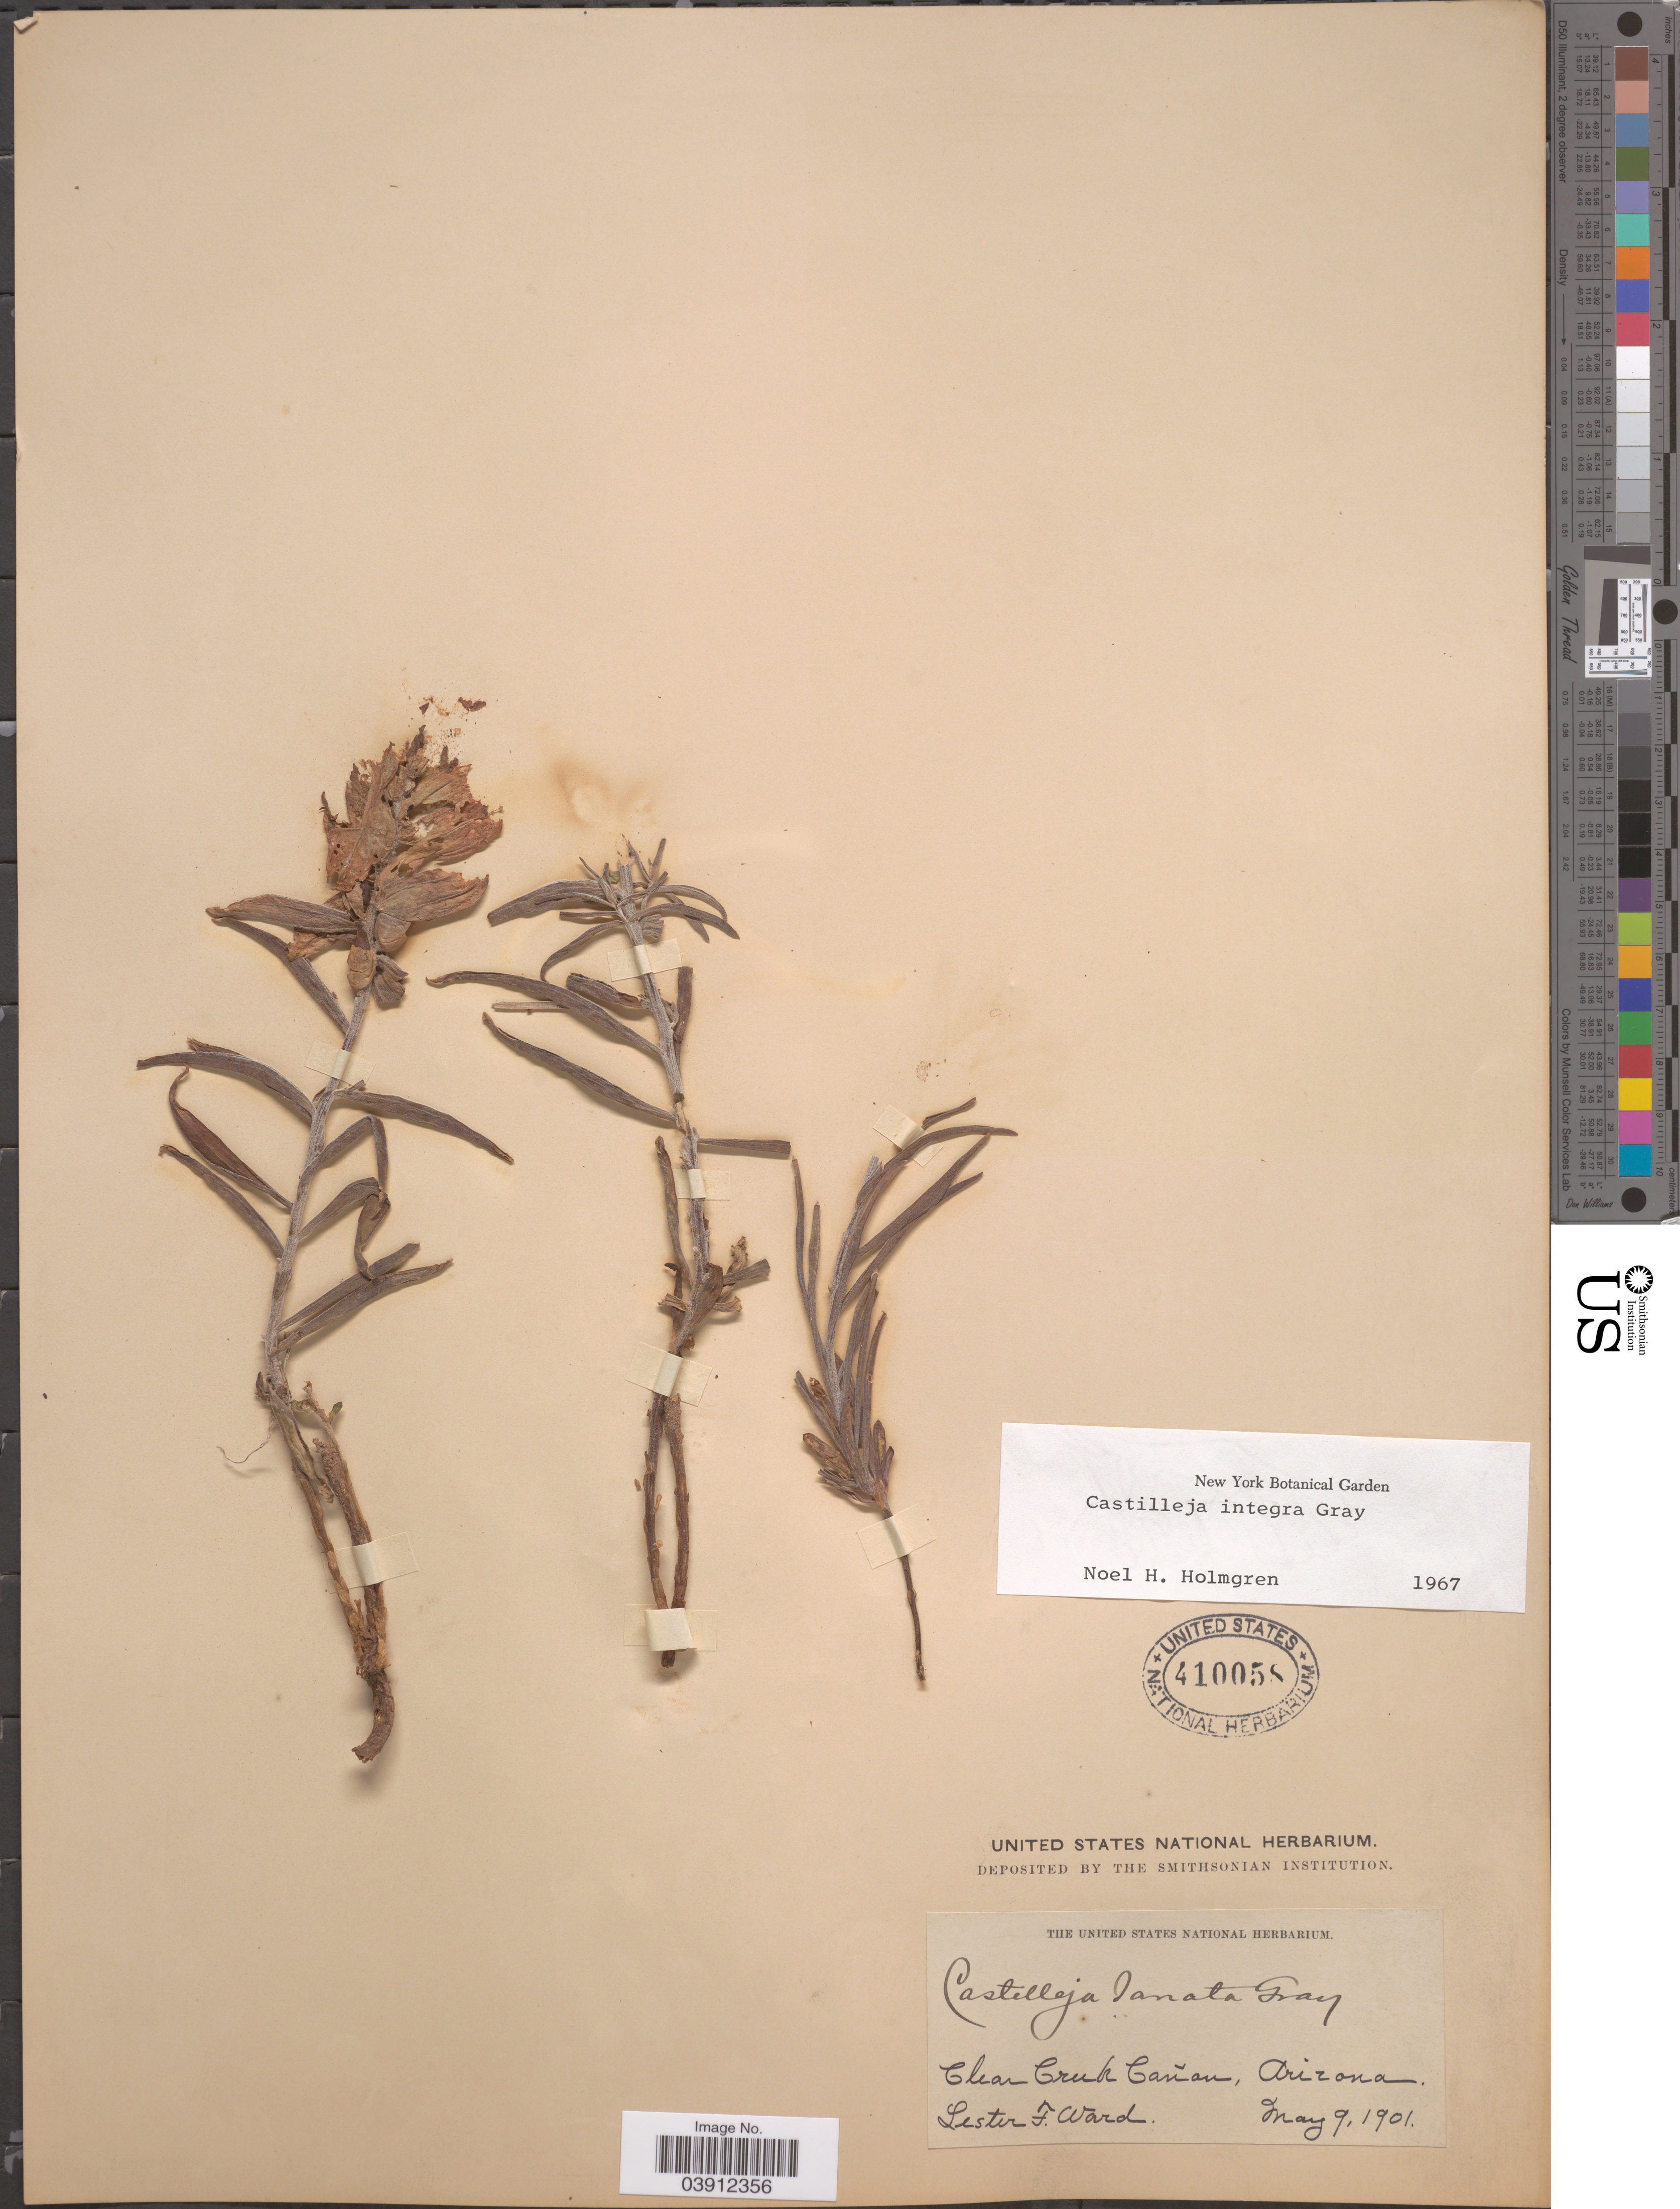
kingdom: Plantae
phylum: Tracheophyta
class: Magnoliopsida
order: Lamiales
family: Orobanchaceae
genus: Castilleja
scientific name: Castilleja integra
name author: A. Gray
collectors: L. F. Ward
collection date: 1901-05-09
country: United States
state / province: Arizona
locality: Clear Creek Cañon.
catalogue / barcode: US 410058